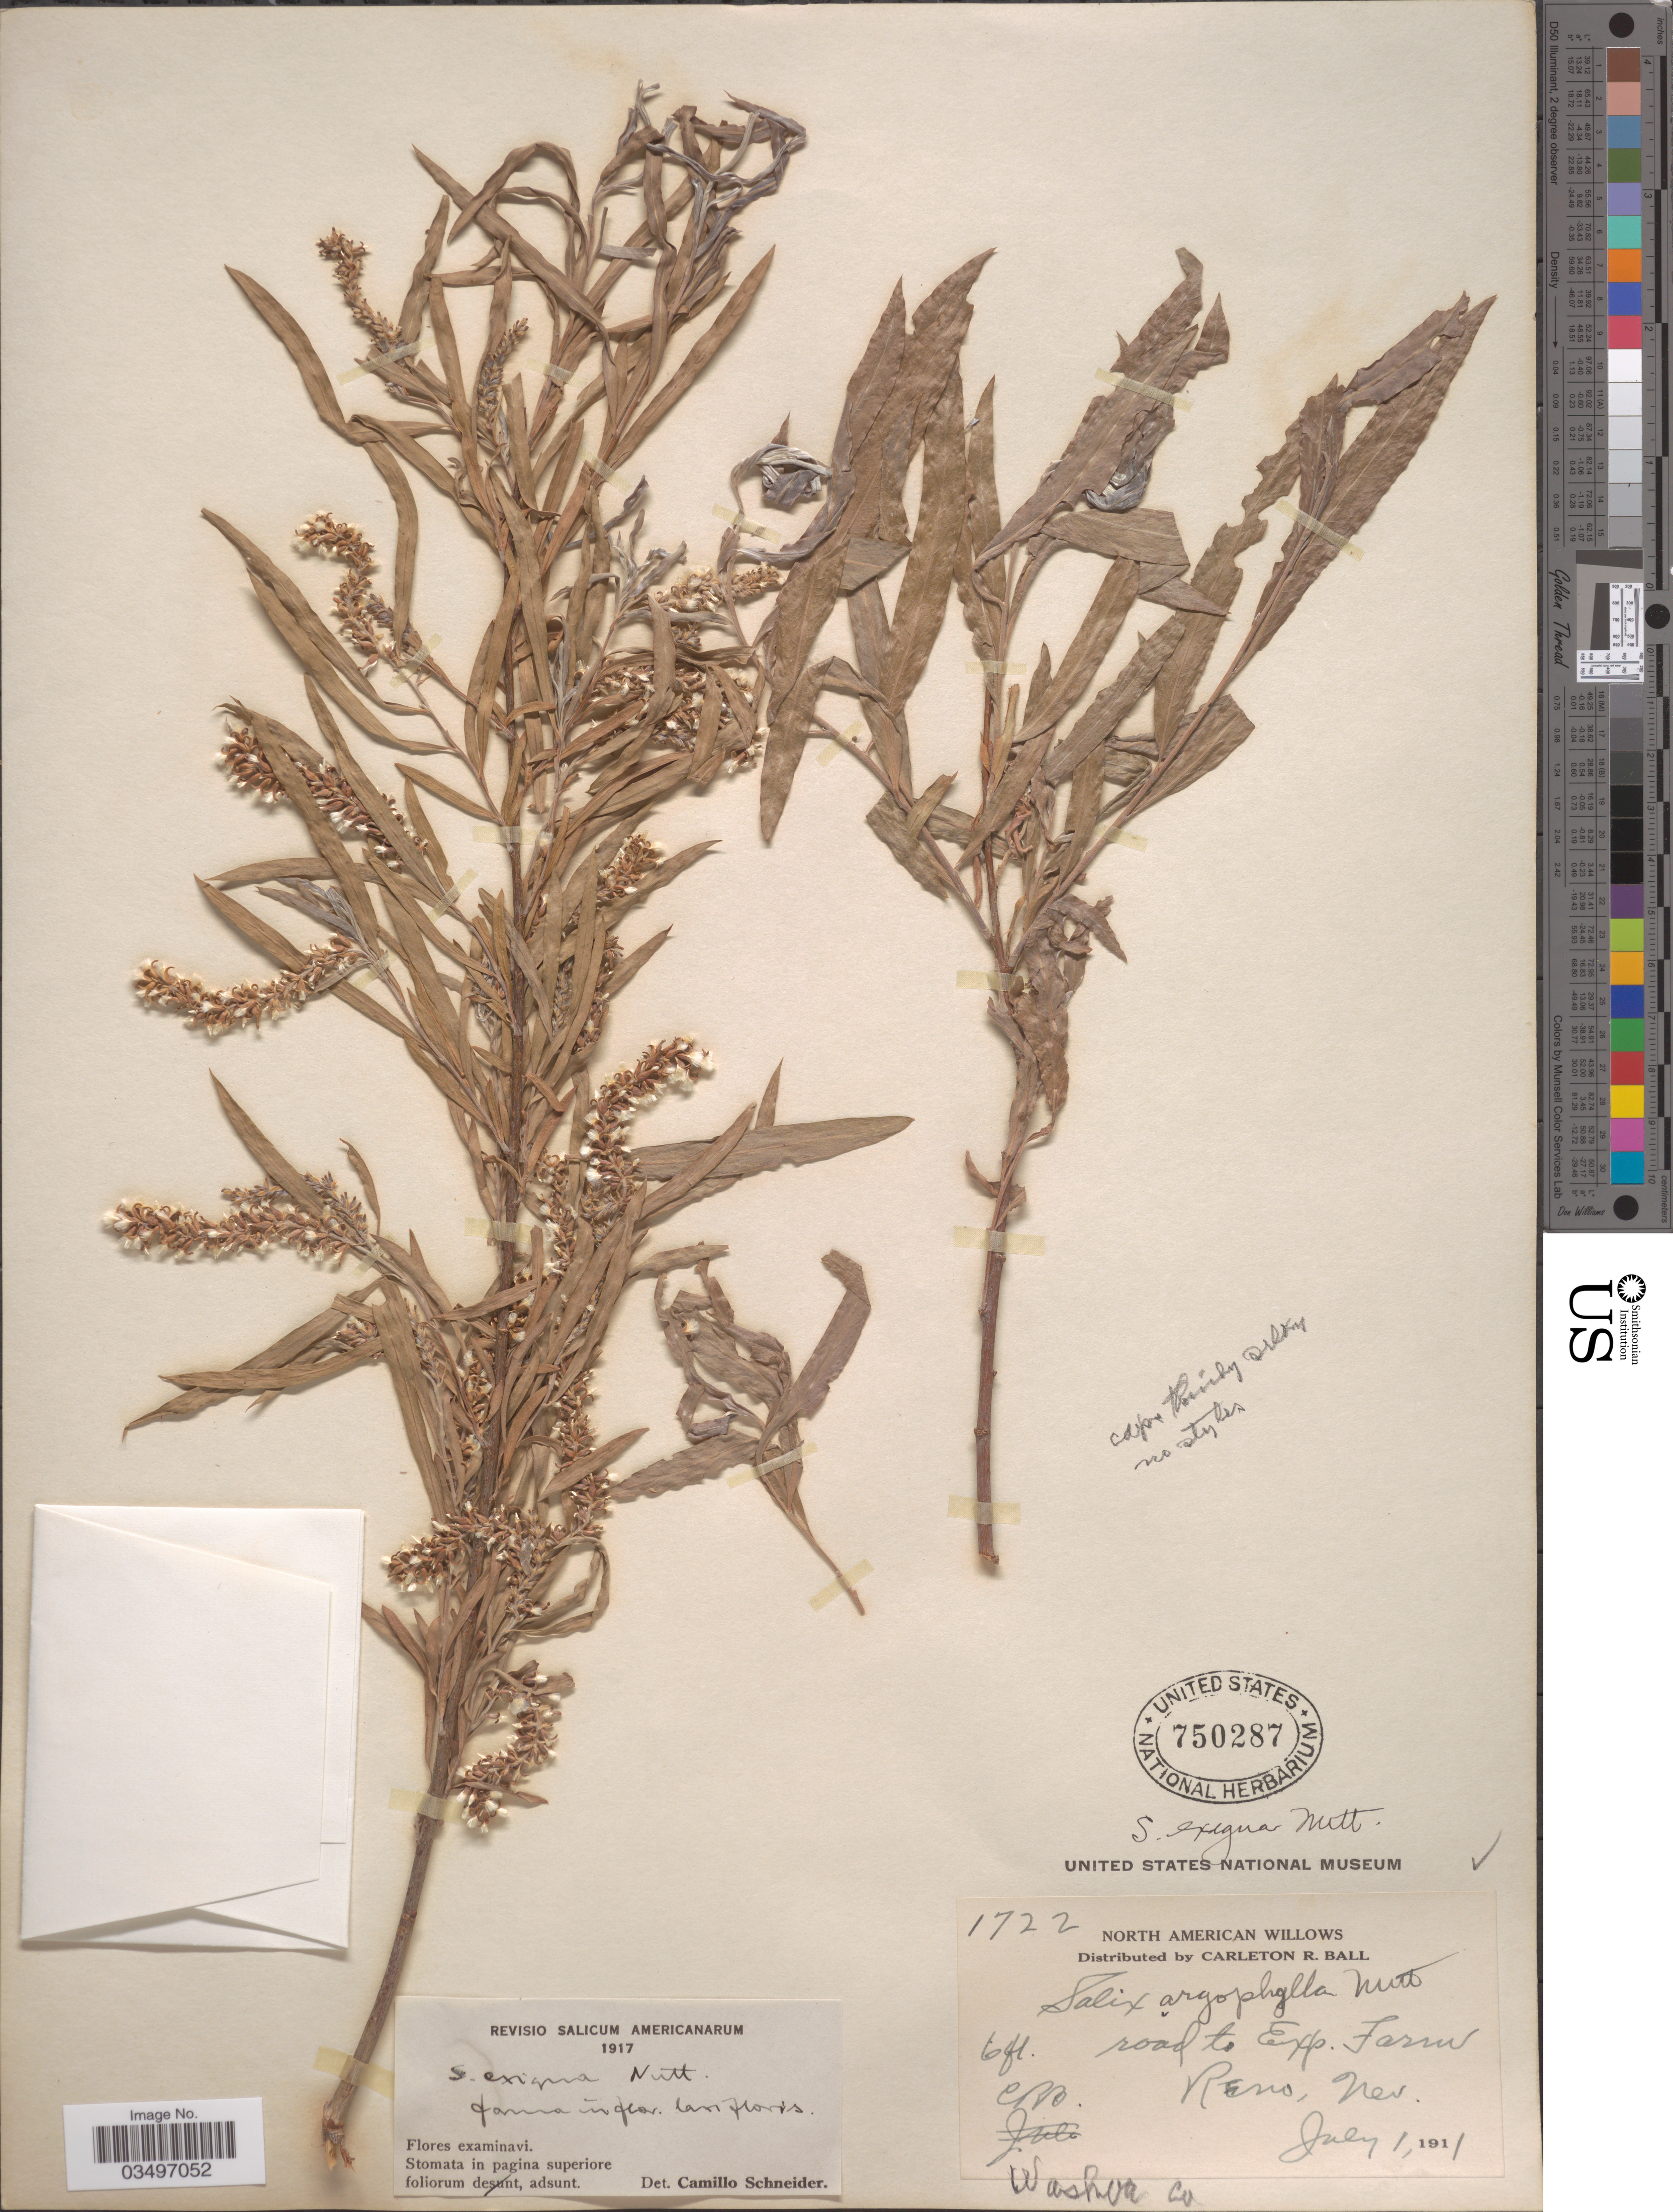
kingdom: Plantae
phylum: Tracheophyta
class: Magnoliopsida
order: Malpighiales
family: Salicaceae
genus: Salix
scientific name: Salix exigua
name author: Nutt.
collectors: C. R. Ball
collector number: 1722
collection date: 1911-07-01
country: United States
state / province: Nevada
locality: Road to Exp. Farm Reno, Washoe Co.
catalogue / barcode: US 750287